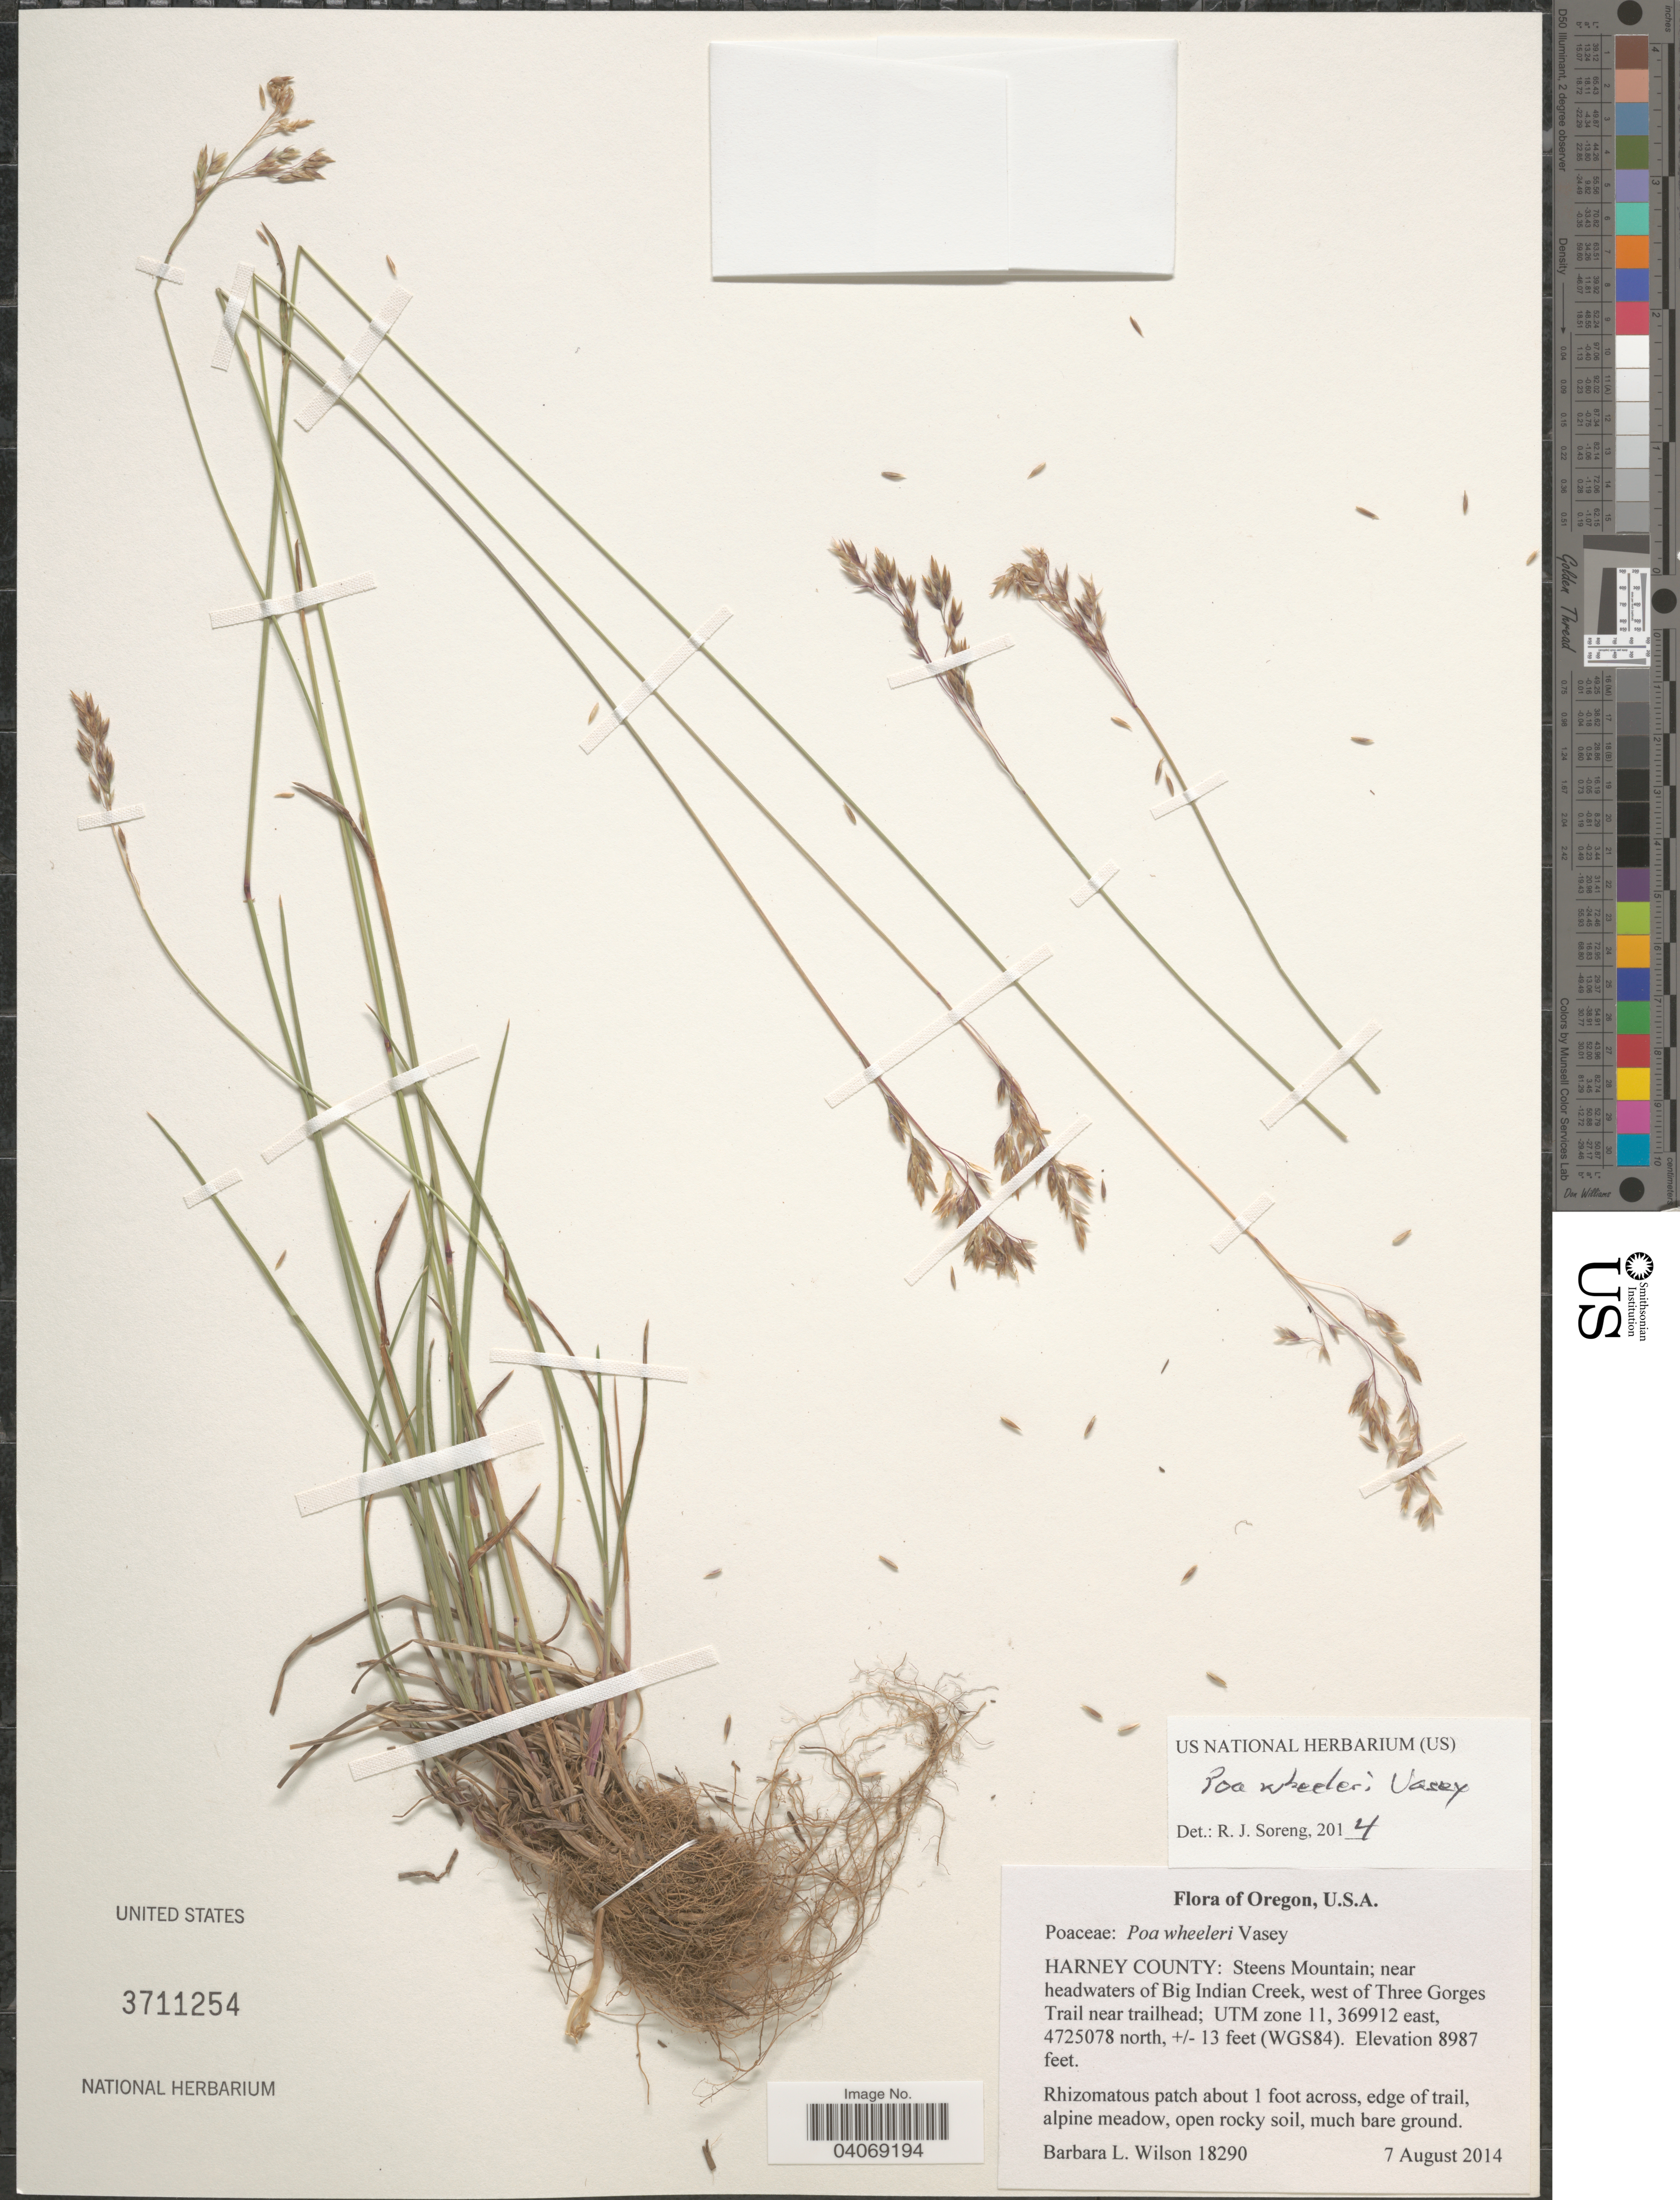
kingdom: Plantae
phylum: Tracheophyta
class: Liliopsida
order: Poales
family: Poaceae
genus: Poa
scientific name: Poa wheeleri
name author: Vasey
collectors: B. L. Wilson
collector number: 18290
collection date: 2014-08-07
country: United States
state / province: Oregon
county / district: Harney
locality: Harney County: Steens Mountain; near headwaters of Big Indian Creek, west of Three Gorges Trail near trailhead; UTM zone 11, +/- 13 feet (WGS84).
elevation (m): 2739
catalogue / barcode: US 3711254